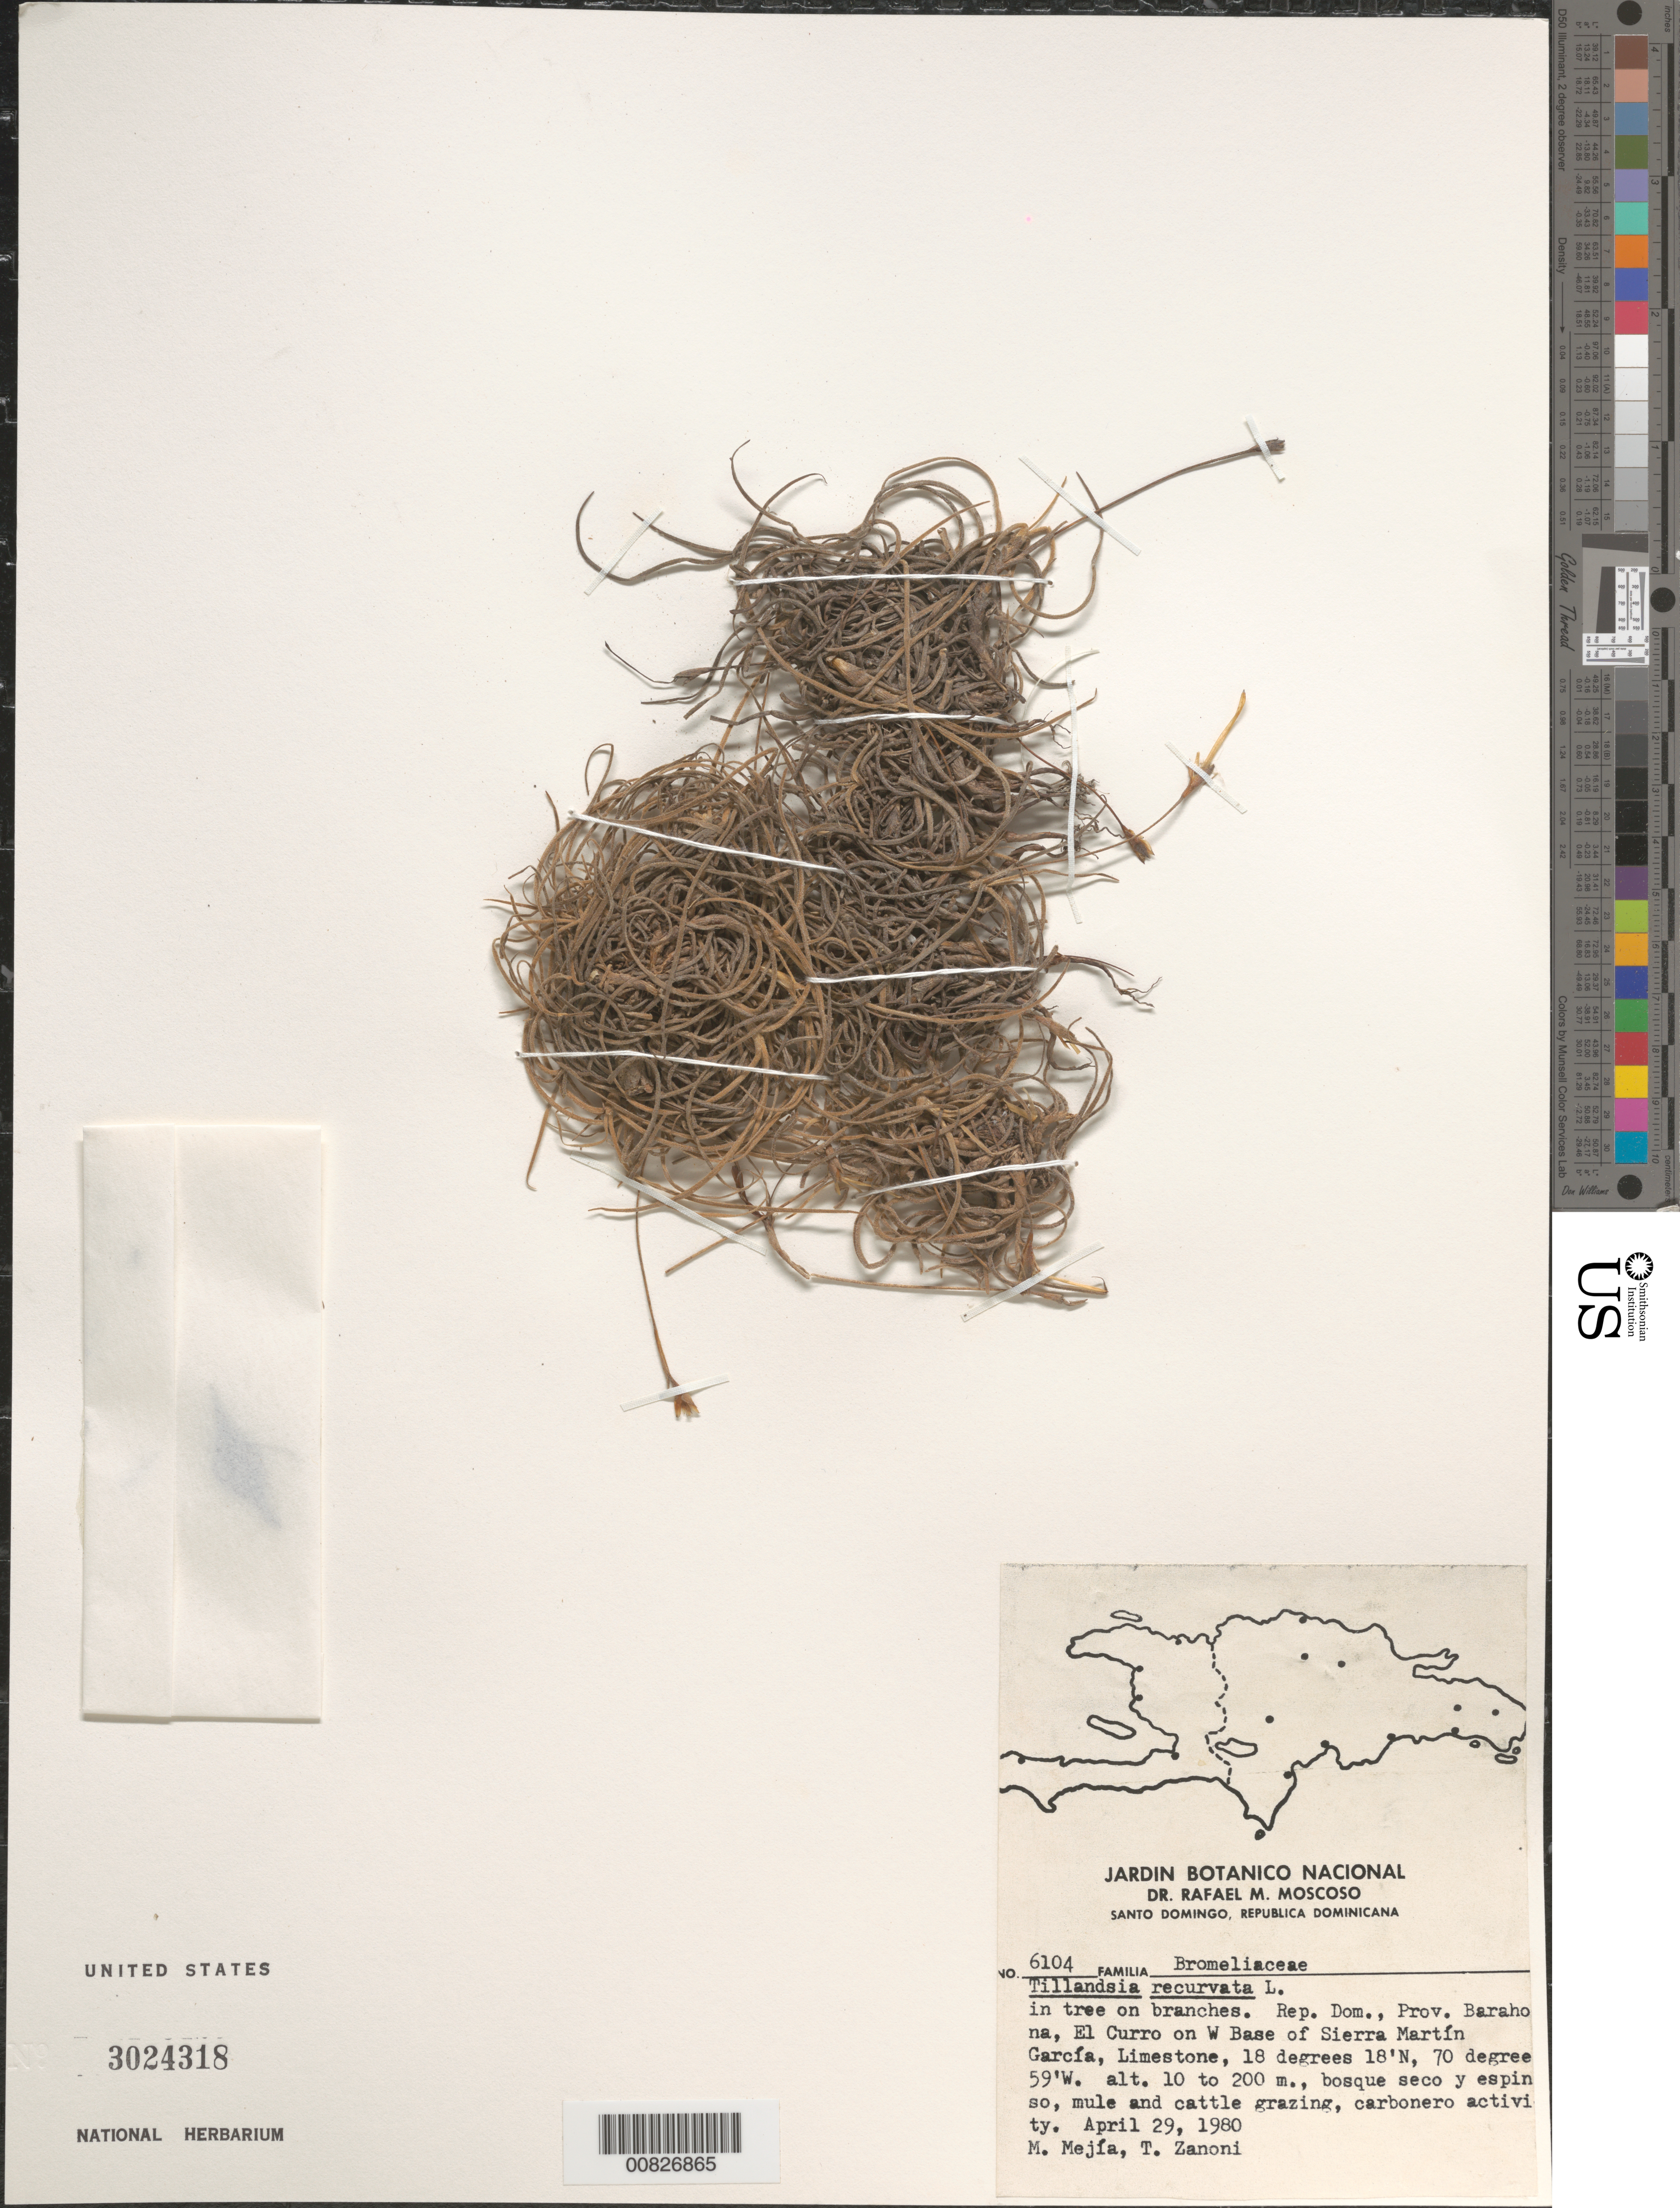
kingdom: Plantae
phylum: Tracheophyta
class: Liliopsida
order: Poales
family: Bromeliaceae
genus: Tillandsia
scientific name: Tillandsia recurvata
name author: L.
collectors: M. Mejia & T. A. Zanoni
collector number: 6104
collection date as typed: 29 Apr 1980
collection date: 1980-04-29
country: Dominican Republic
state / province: Barahona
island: Hispaniola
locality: El Curro on W Base of Sierra Martín García.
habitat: Limestone, in tree on branches. Bosque seco y espinoso, mule and cattle grazing, carbonero activity.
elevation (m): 10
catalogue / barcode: US 3024318